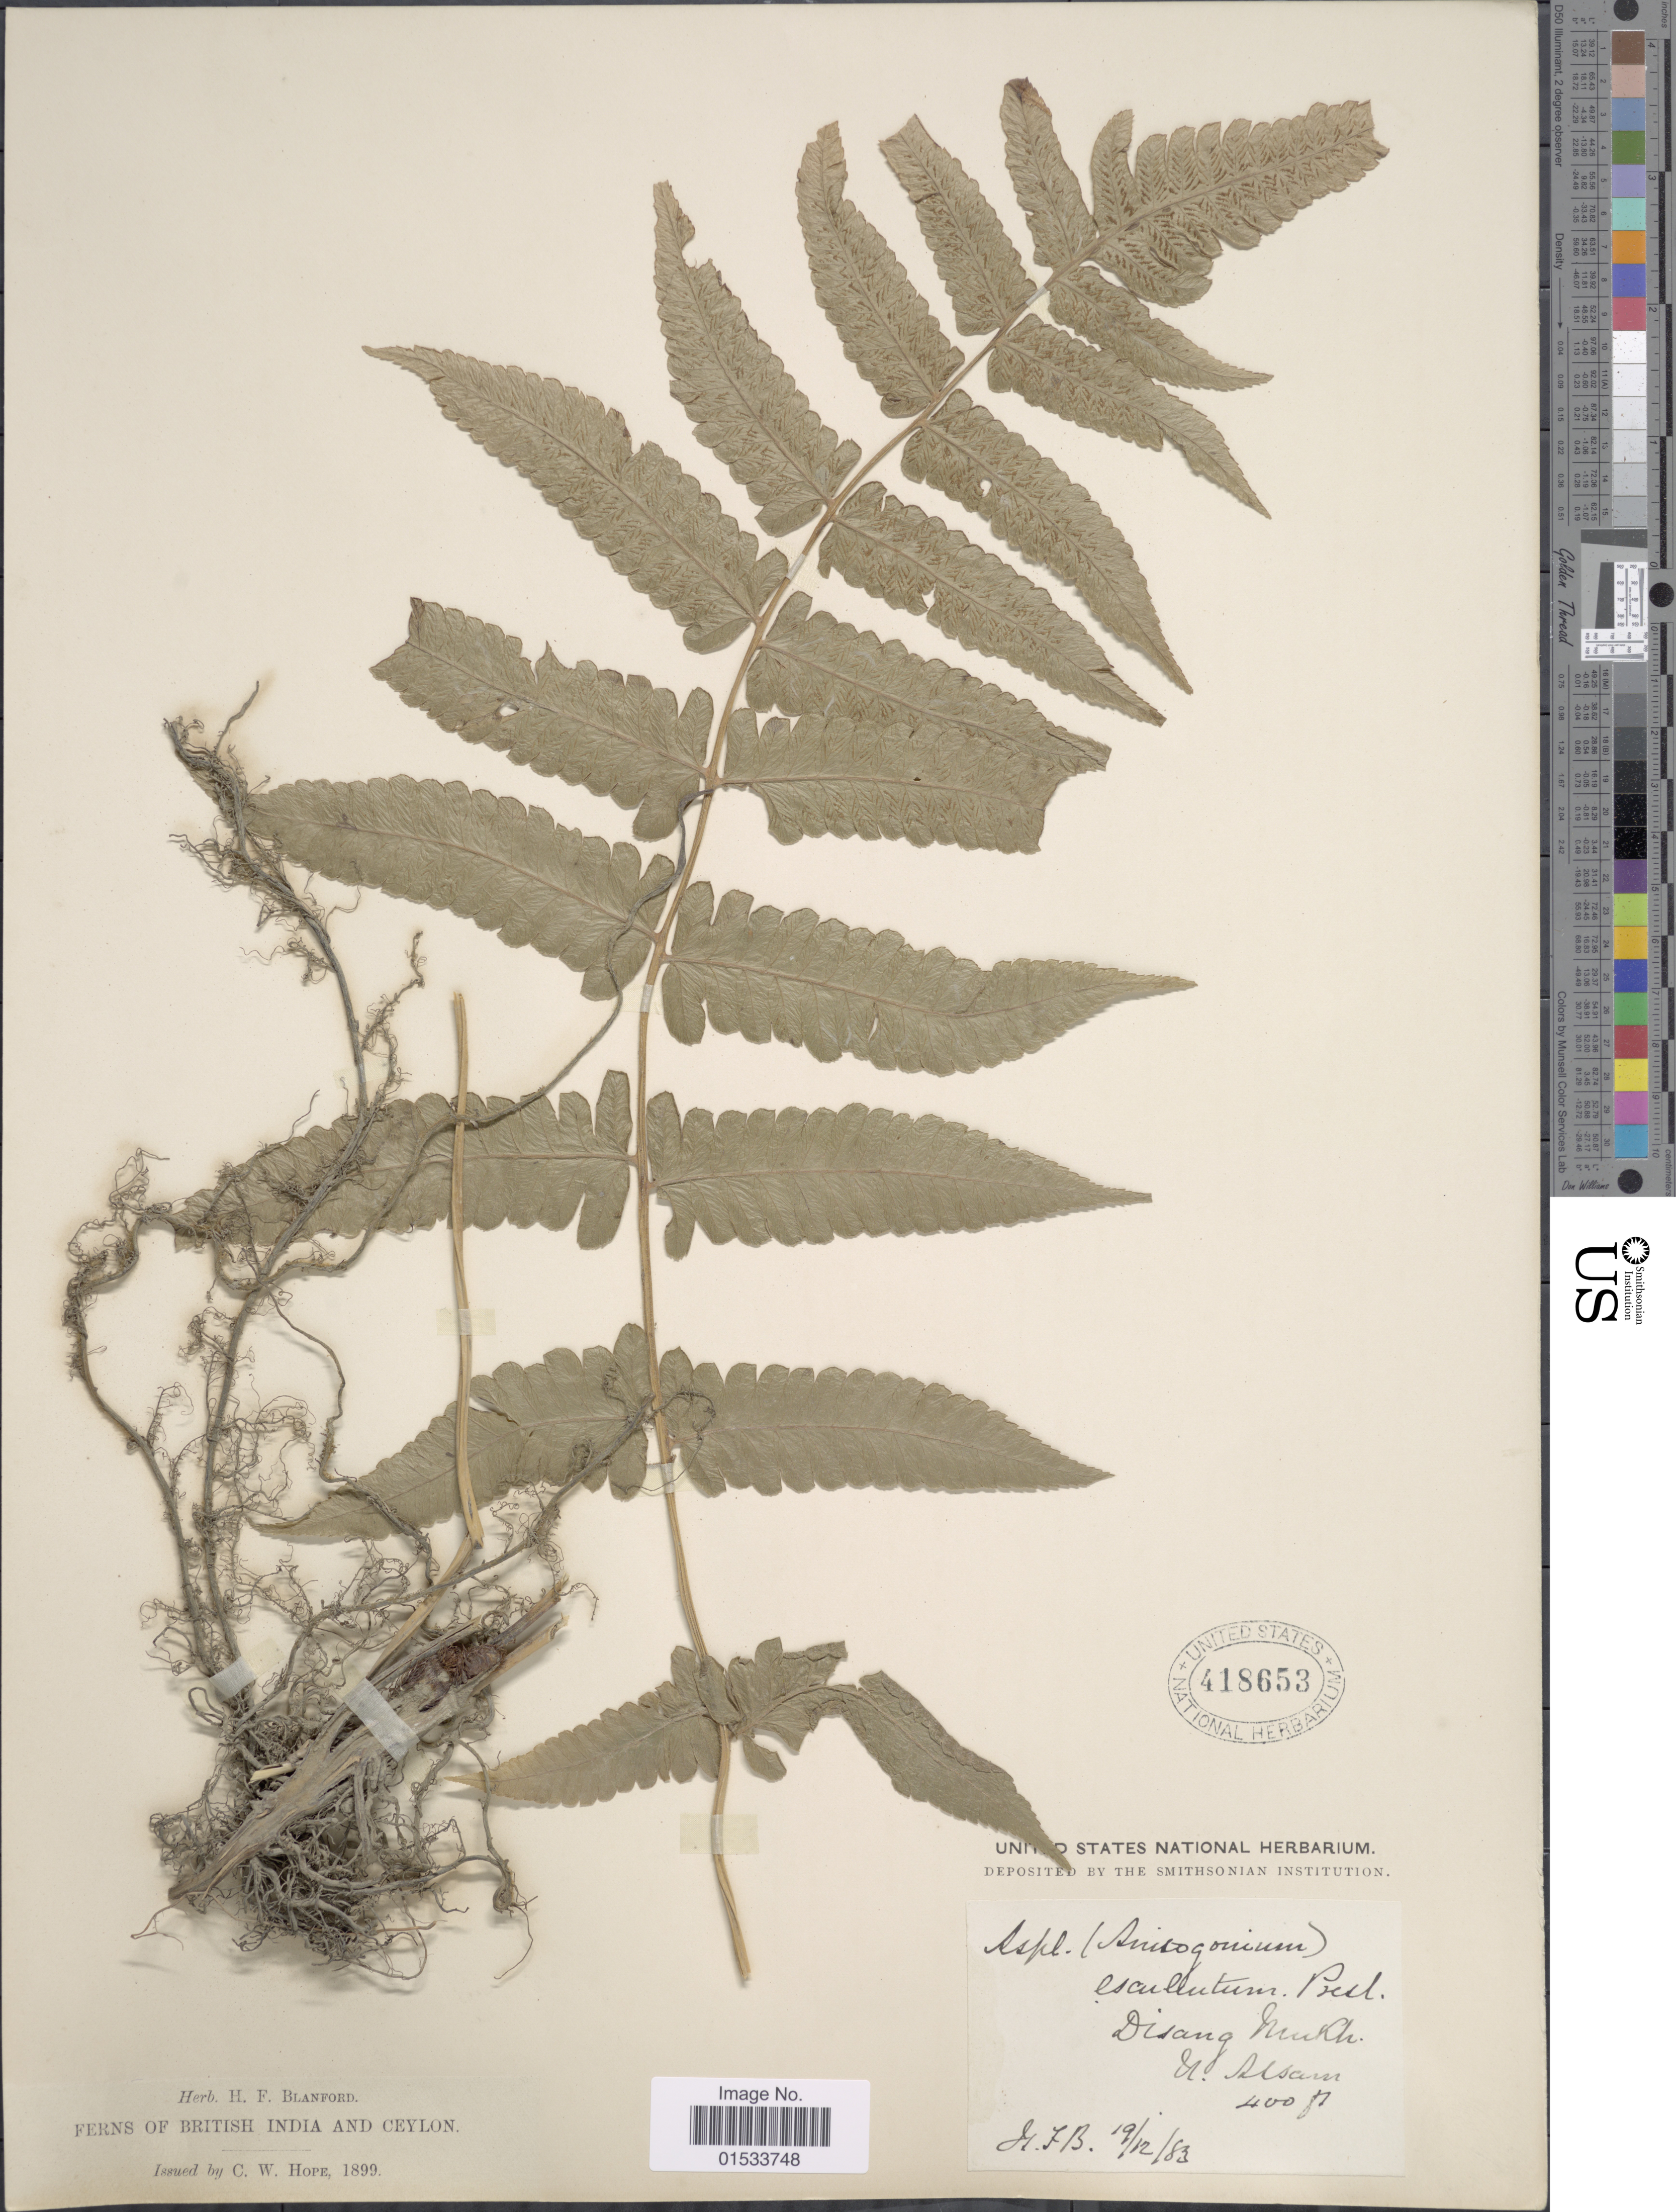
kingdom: Plantae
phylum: Tracheophyta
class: Polypodiopsida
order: Polypodiales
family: Athyriaceae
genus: Diplazium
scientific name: Diplazium esculentum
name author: (Retz.) Sw.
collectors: H. Blanford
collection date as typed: Transcribed d/m/y: 19/12/83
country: India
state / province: Assam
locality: Disang Mukh, N, Assam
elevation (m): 122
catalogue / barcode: US 418653